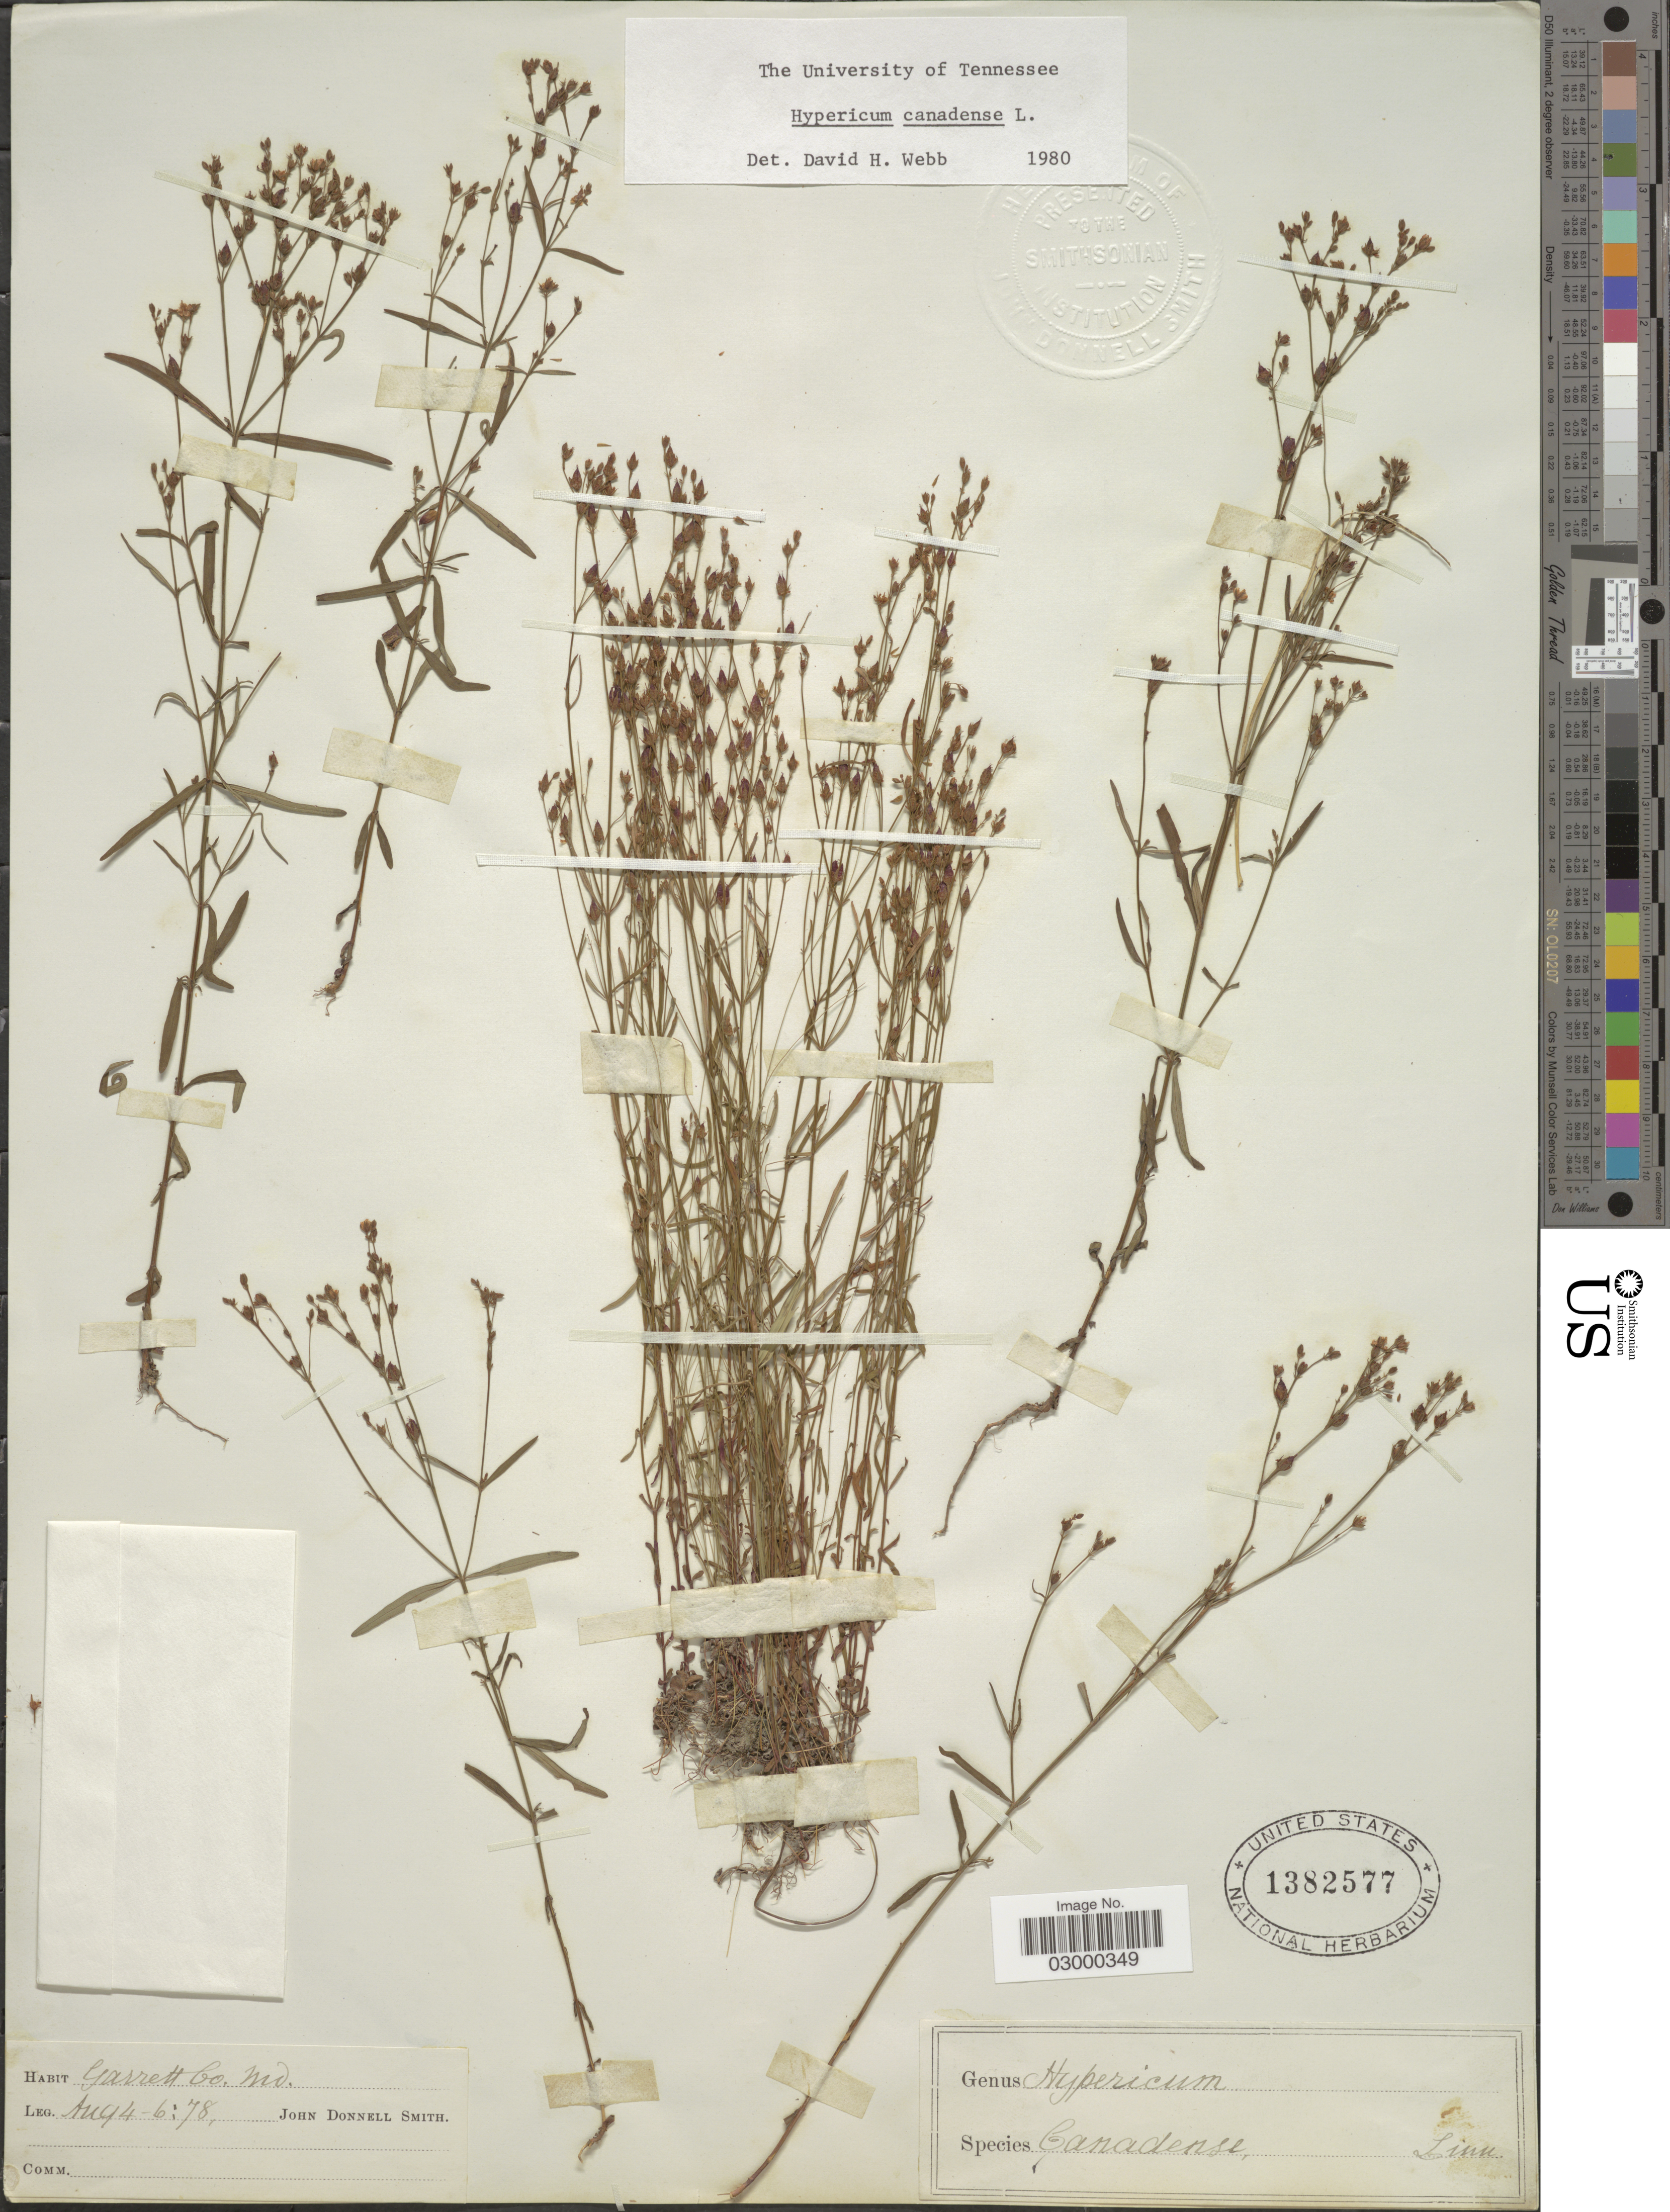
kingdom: Plantae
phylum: Tracheophyta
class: Magnoliopsida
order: Malpighiales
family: Hypericaceae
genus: Hypericum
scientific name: Hypericum canadense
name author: L.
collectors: J. Donnell Smith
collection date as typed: Transcribed d/m/y: 4/8/78 to 6/8/78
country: United States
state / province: Maryland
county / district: Garrett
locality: Garrett Co.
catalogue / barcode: US 1382577